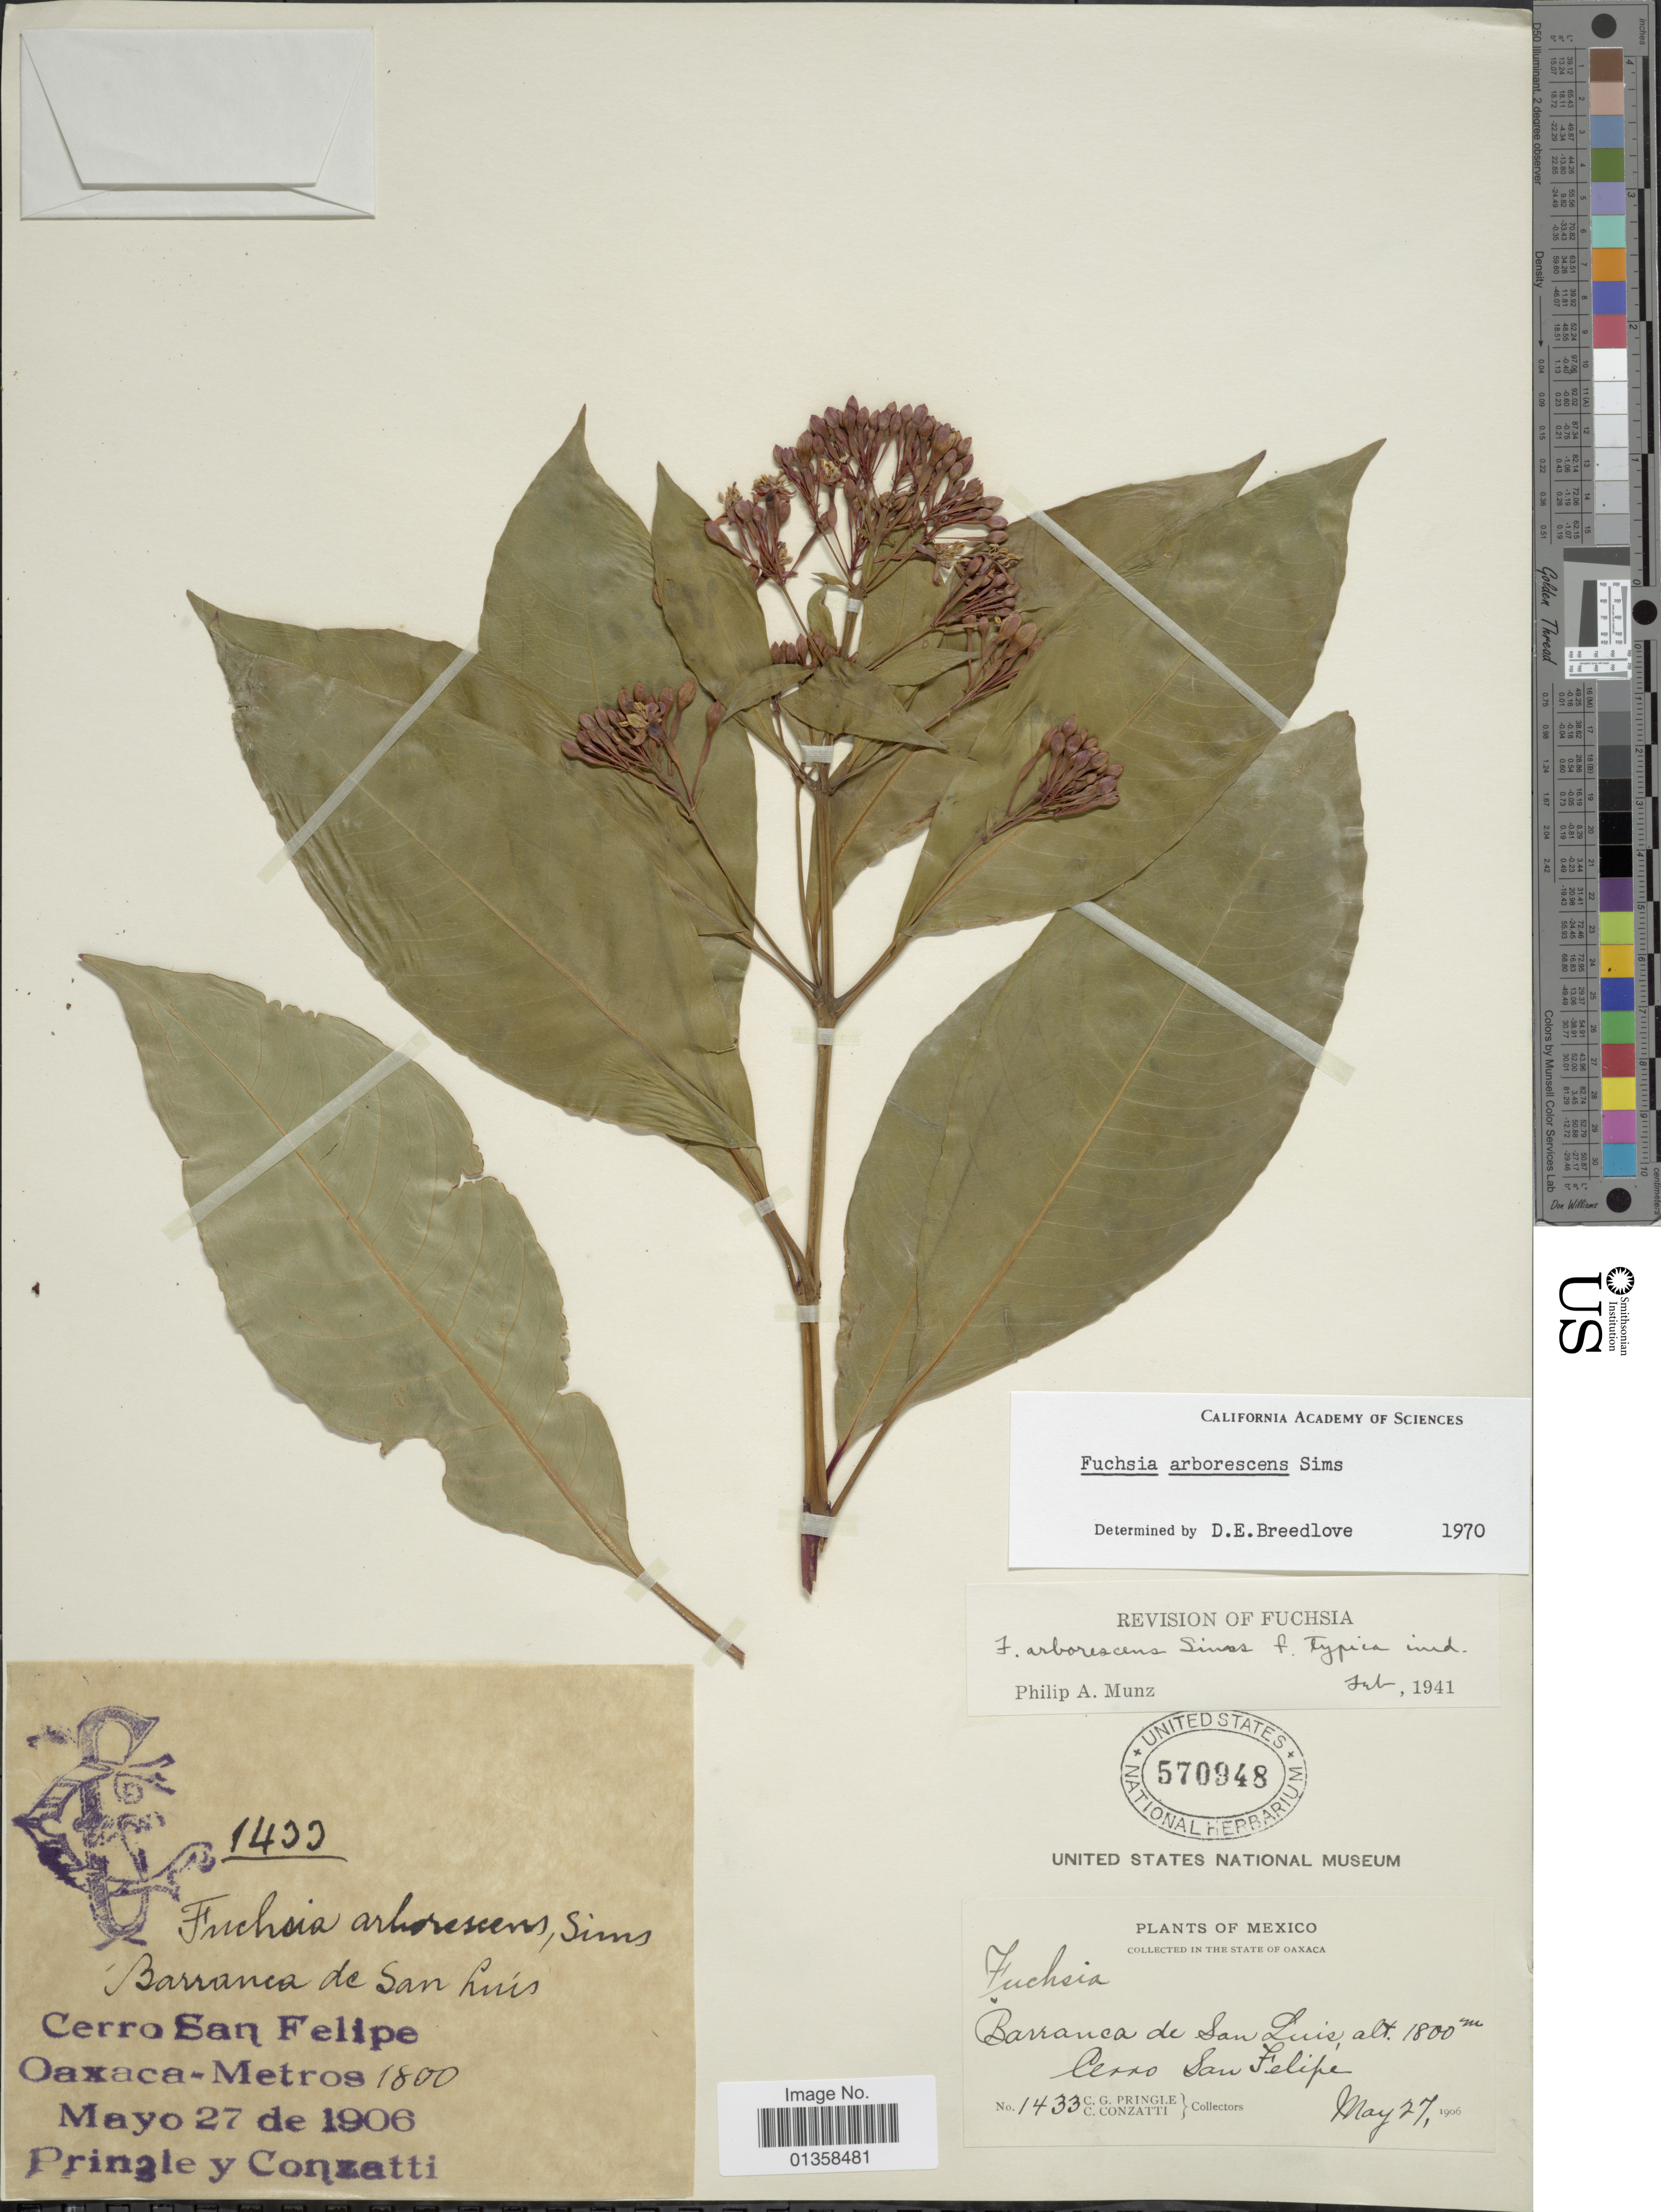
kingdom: Plantae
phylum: Tracheophyta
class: Magnoliopsida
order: Myrtales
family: Onagraceae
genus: Fuchsia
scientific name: Fuchsia arborescens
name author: Sims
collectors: C. G. Pringle & C. Conzatti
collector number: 1433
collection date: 1906-05-27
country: Mexico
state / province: Oaxaca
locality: Barranca de San Luis, Cerro San Felipe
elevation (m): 1800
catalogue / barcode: US 570948